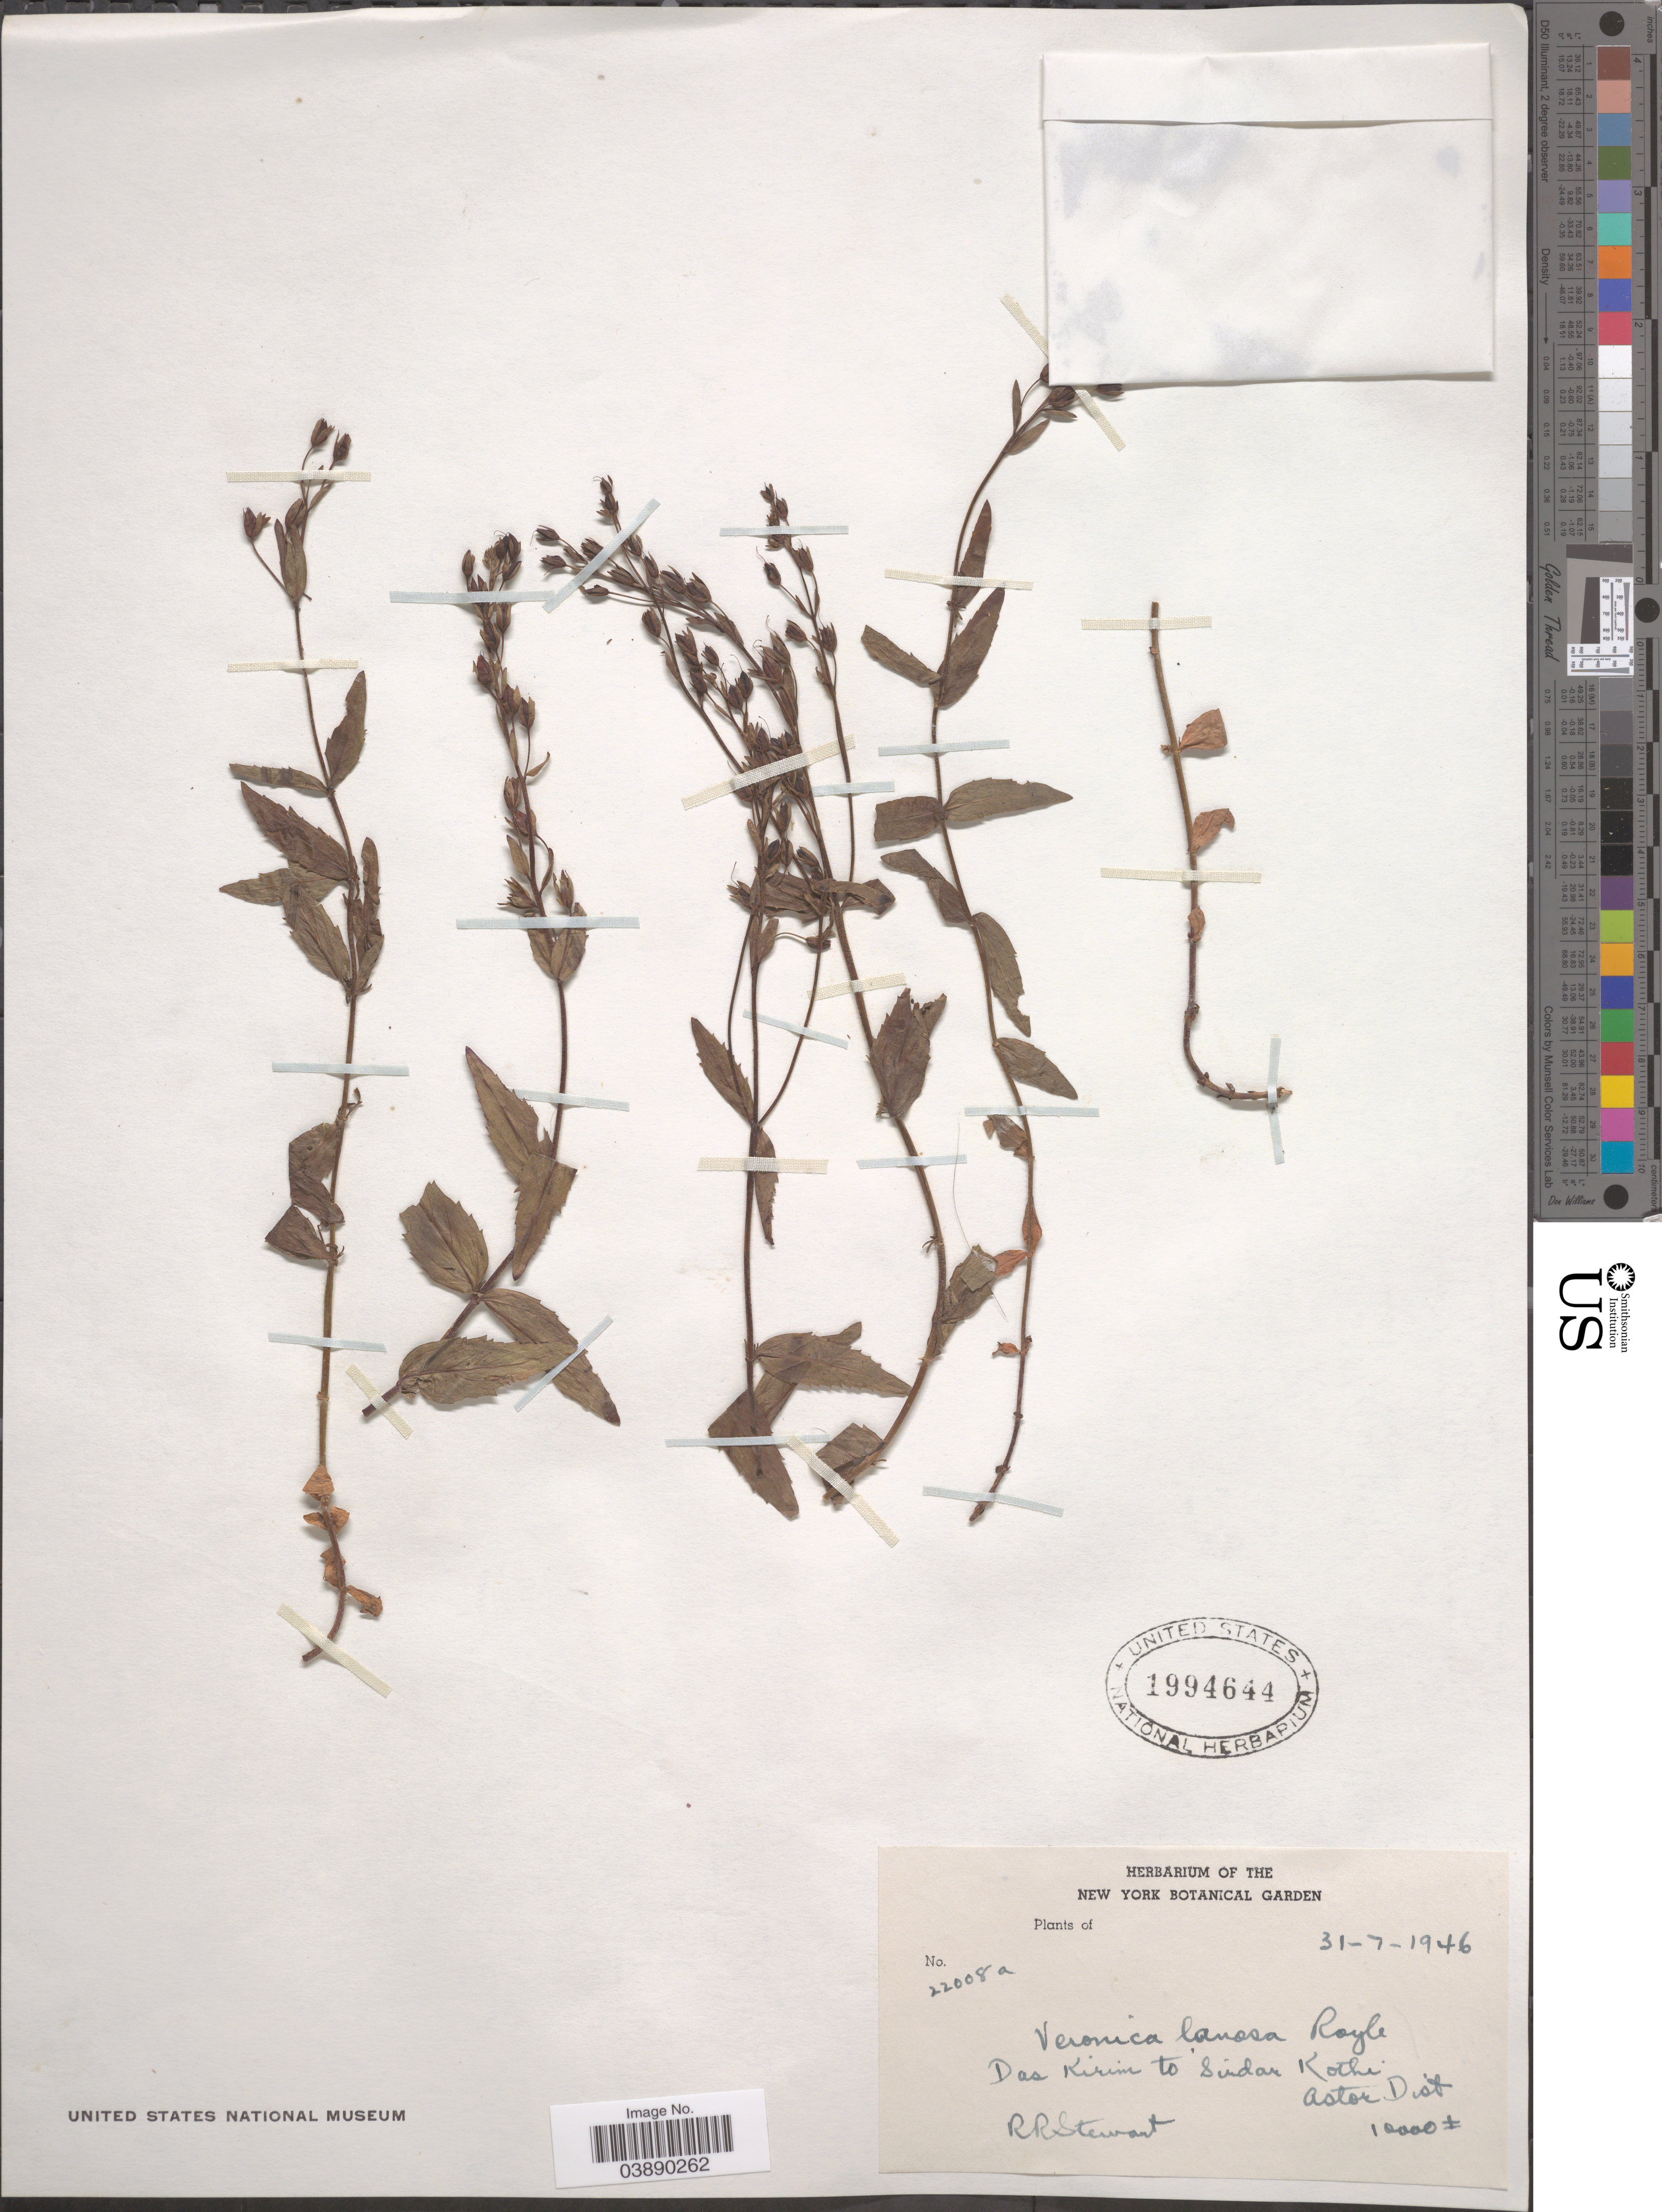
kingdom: Plantae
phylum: Tracheophyta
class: Magnoliopsida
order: Lamiales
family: Plantaginaceae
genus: Veronica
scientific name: Veronica lanosa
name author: Royle ex Benth.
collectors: R. Stewart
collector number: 22008a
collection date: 1946-07-31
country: Pakistan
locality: Sad Kirim to Sindar Kothi. Astor Dist.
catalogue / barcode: US 1994644